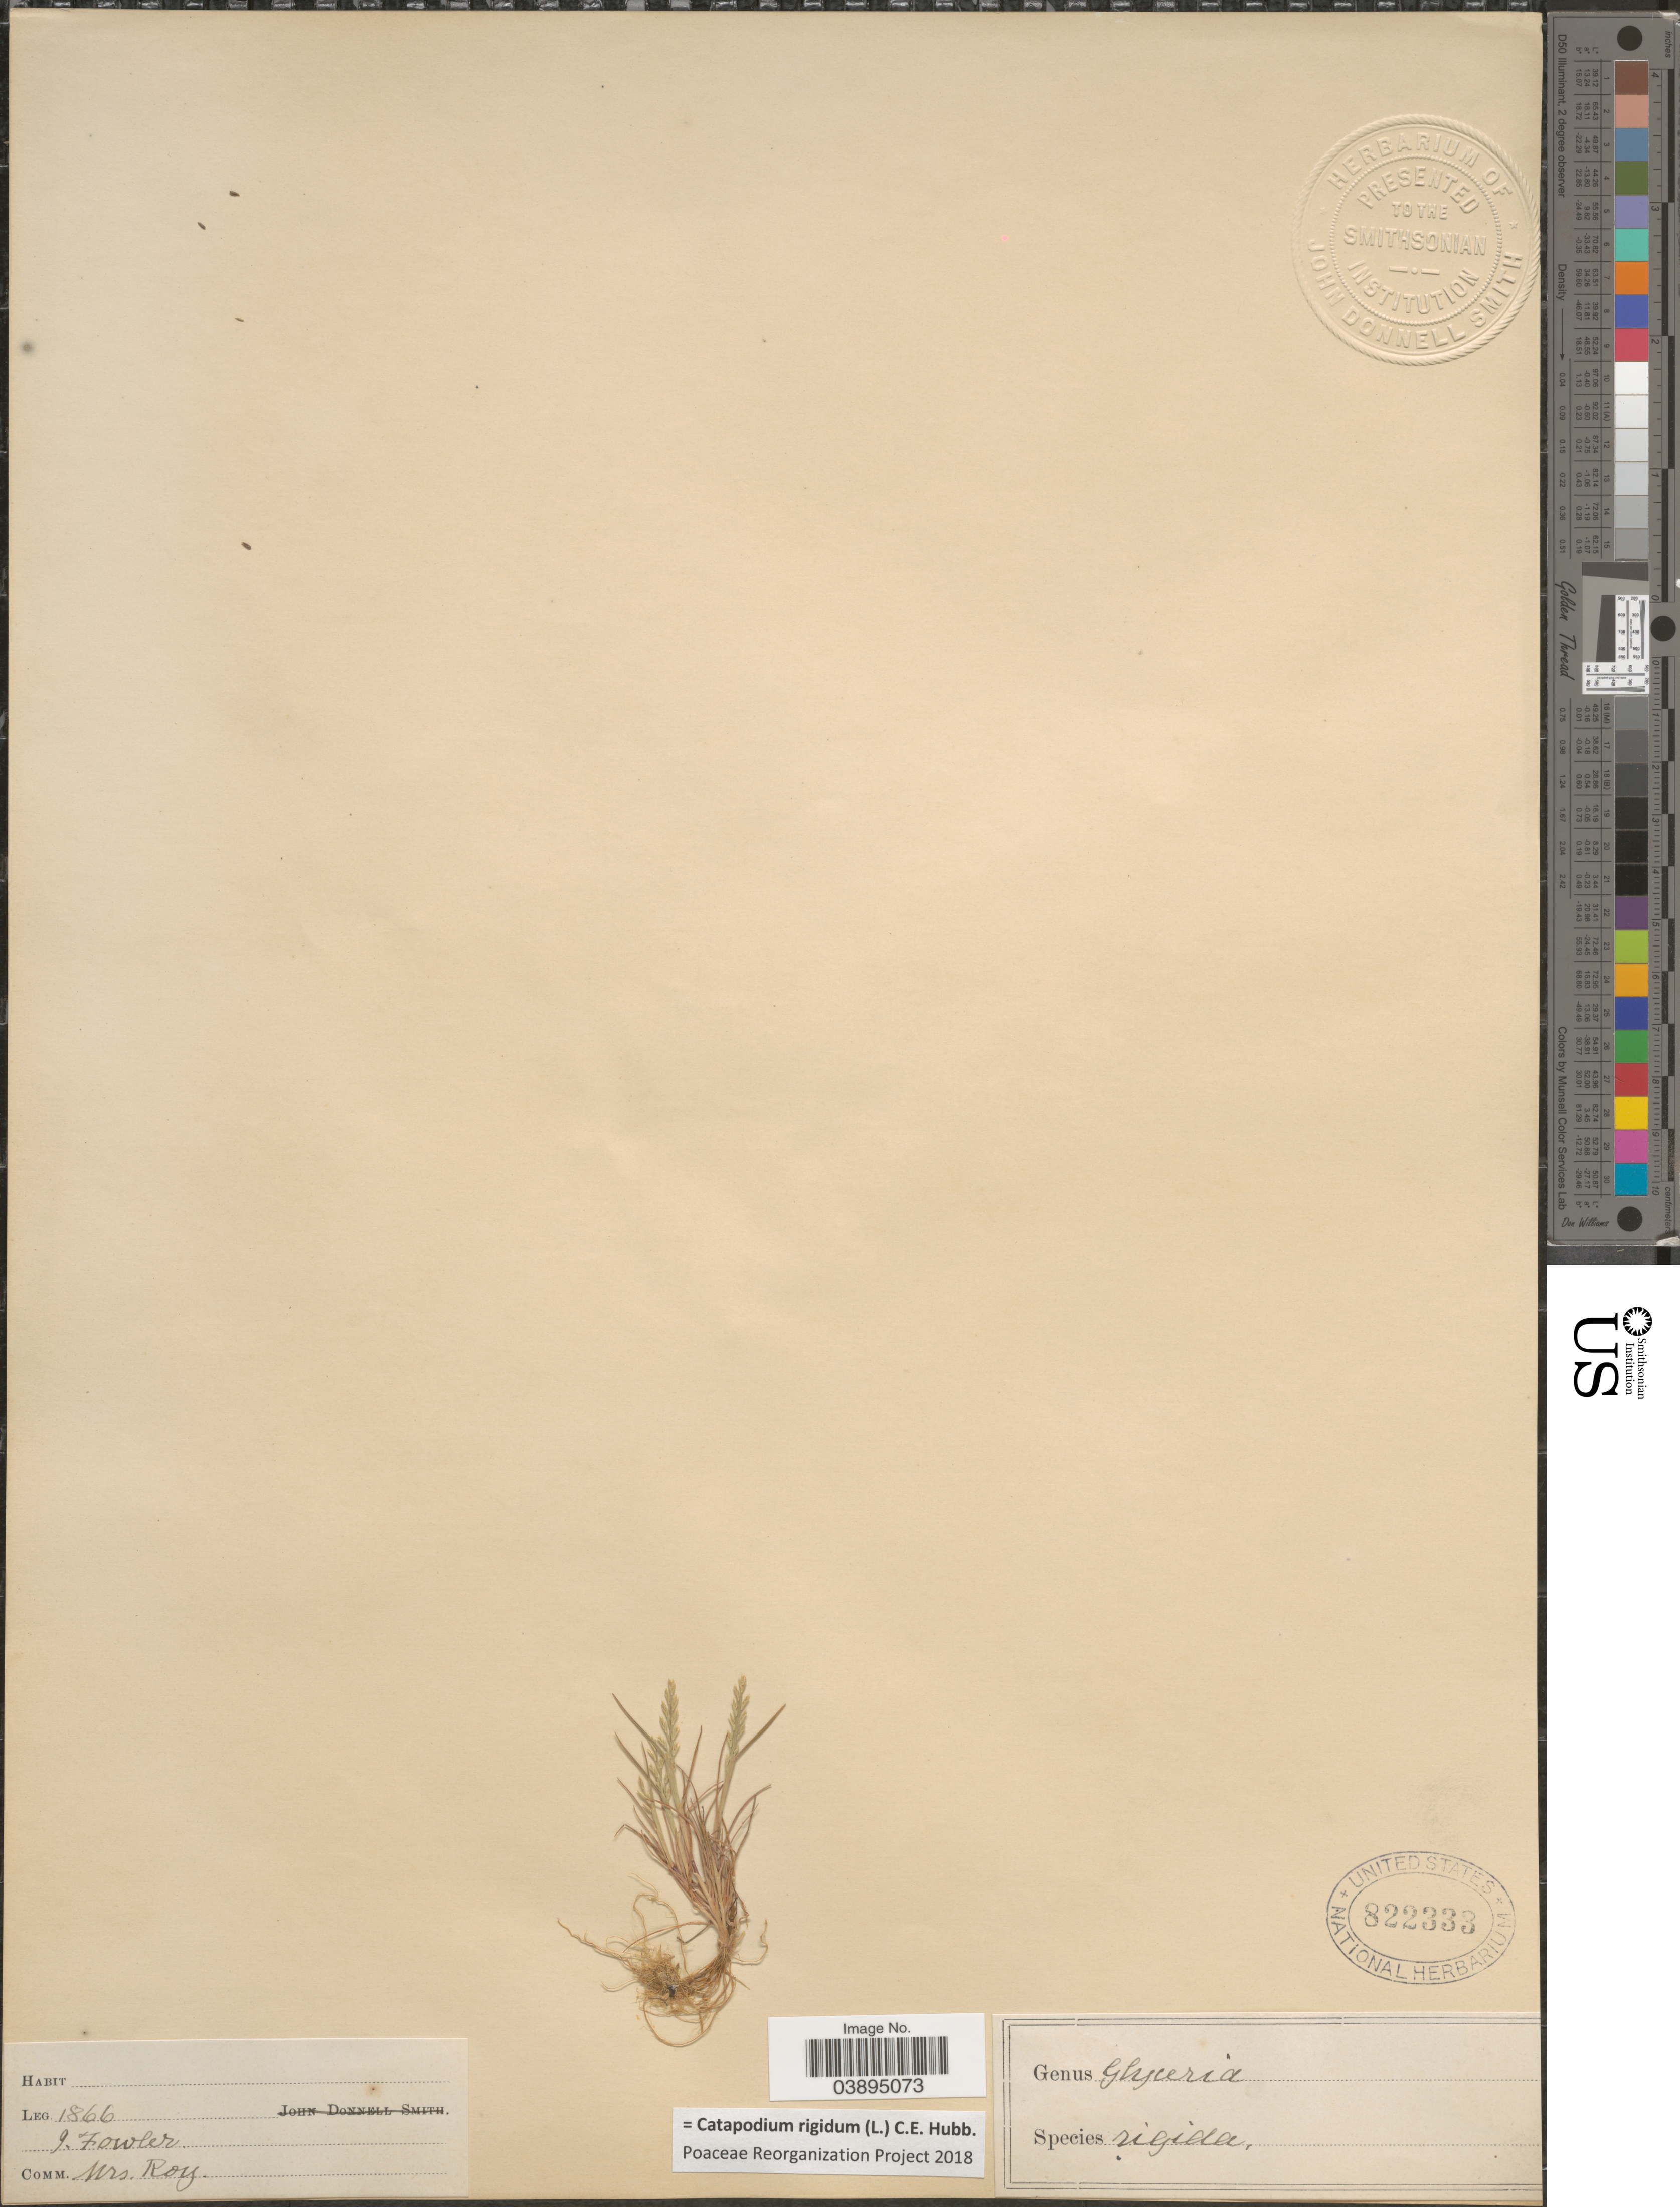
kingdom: Plantae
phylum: Tracheophyta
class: Liliopsida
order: Poales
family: Poaceae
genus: Catapodium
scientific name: Catapodium rigidum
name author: (L.) C.E. Hubb.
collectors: J. Fowler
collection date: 1866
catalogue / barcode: US 822333